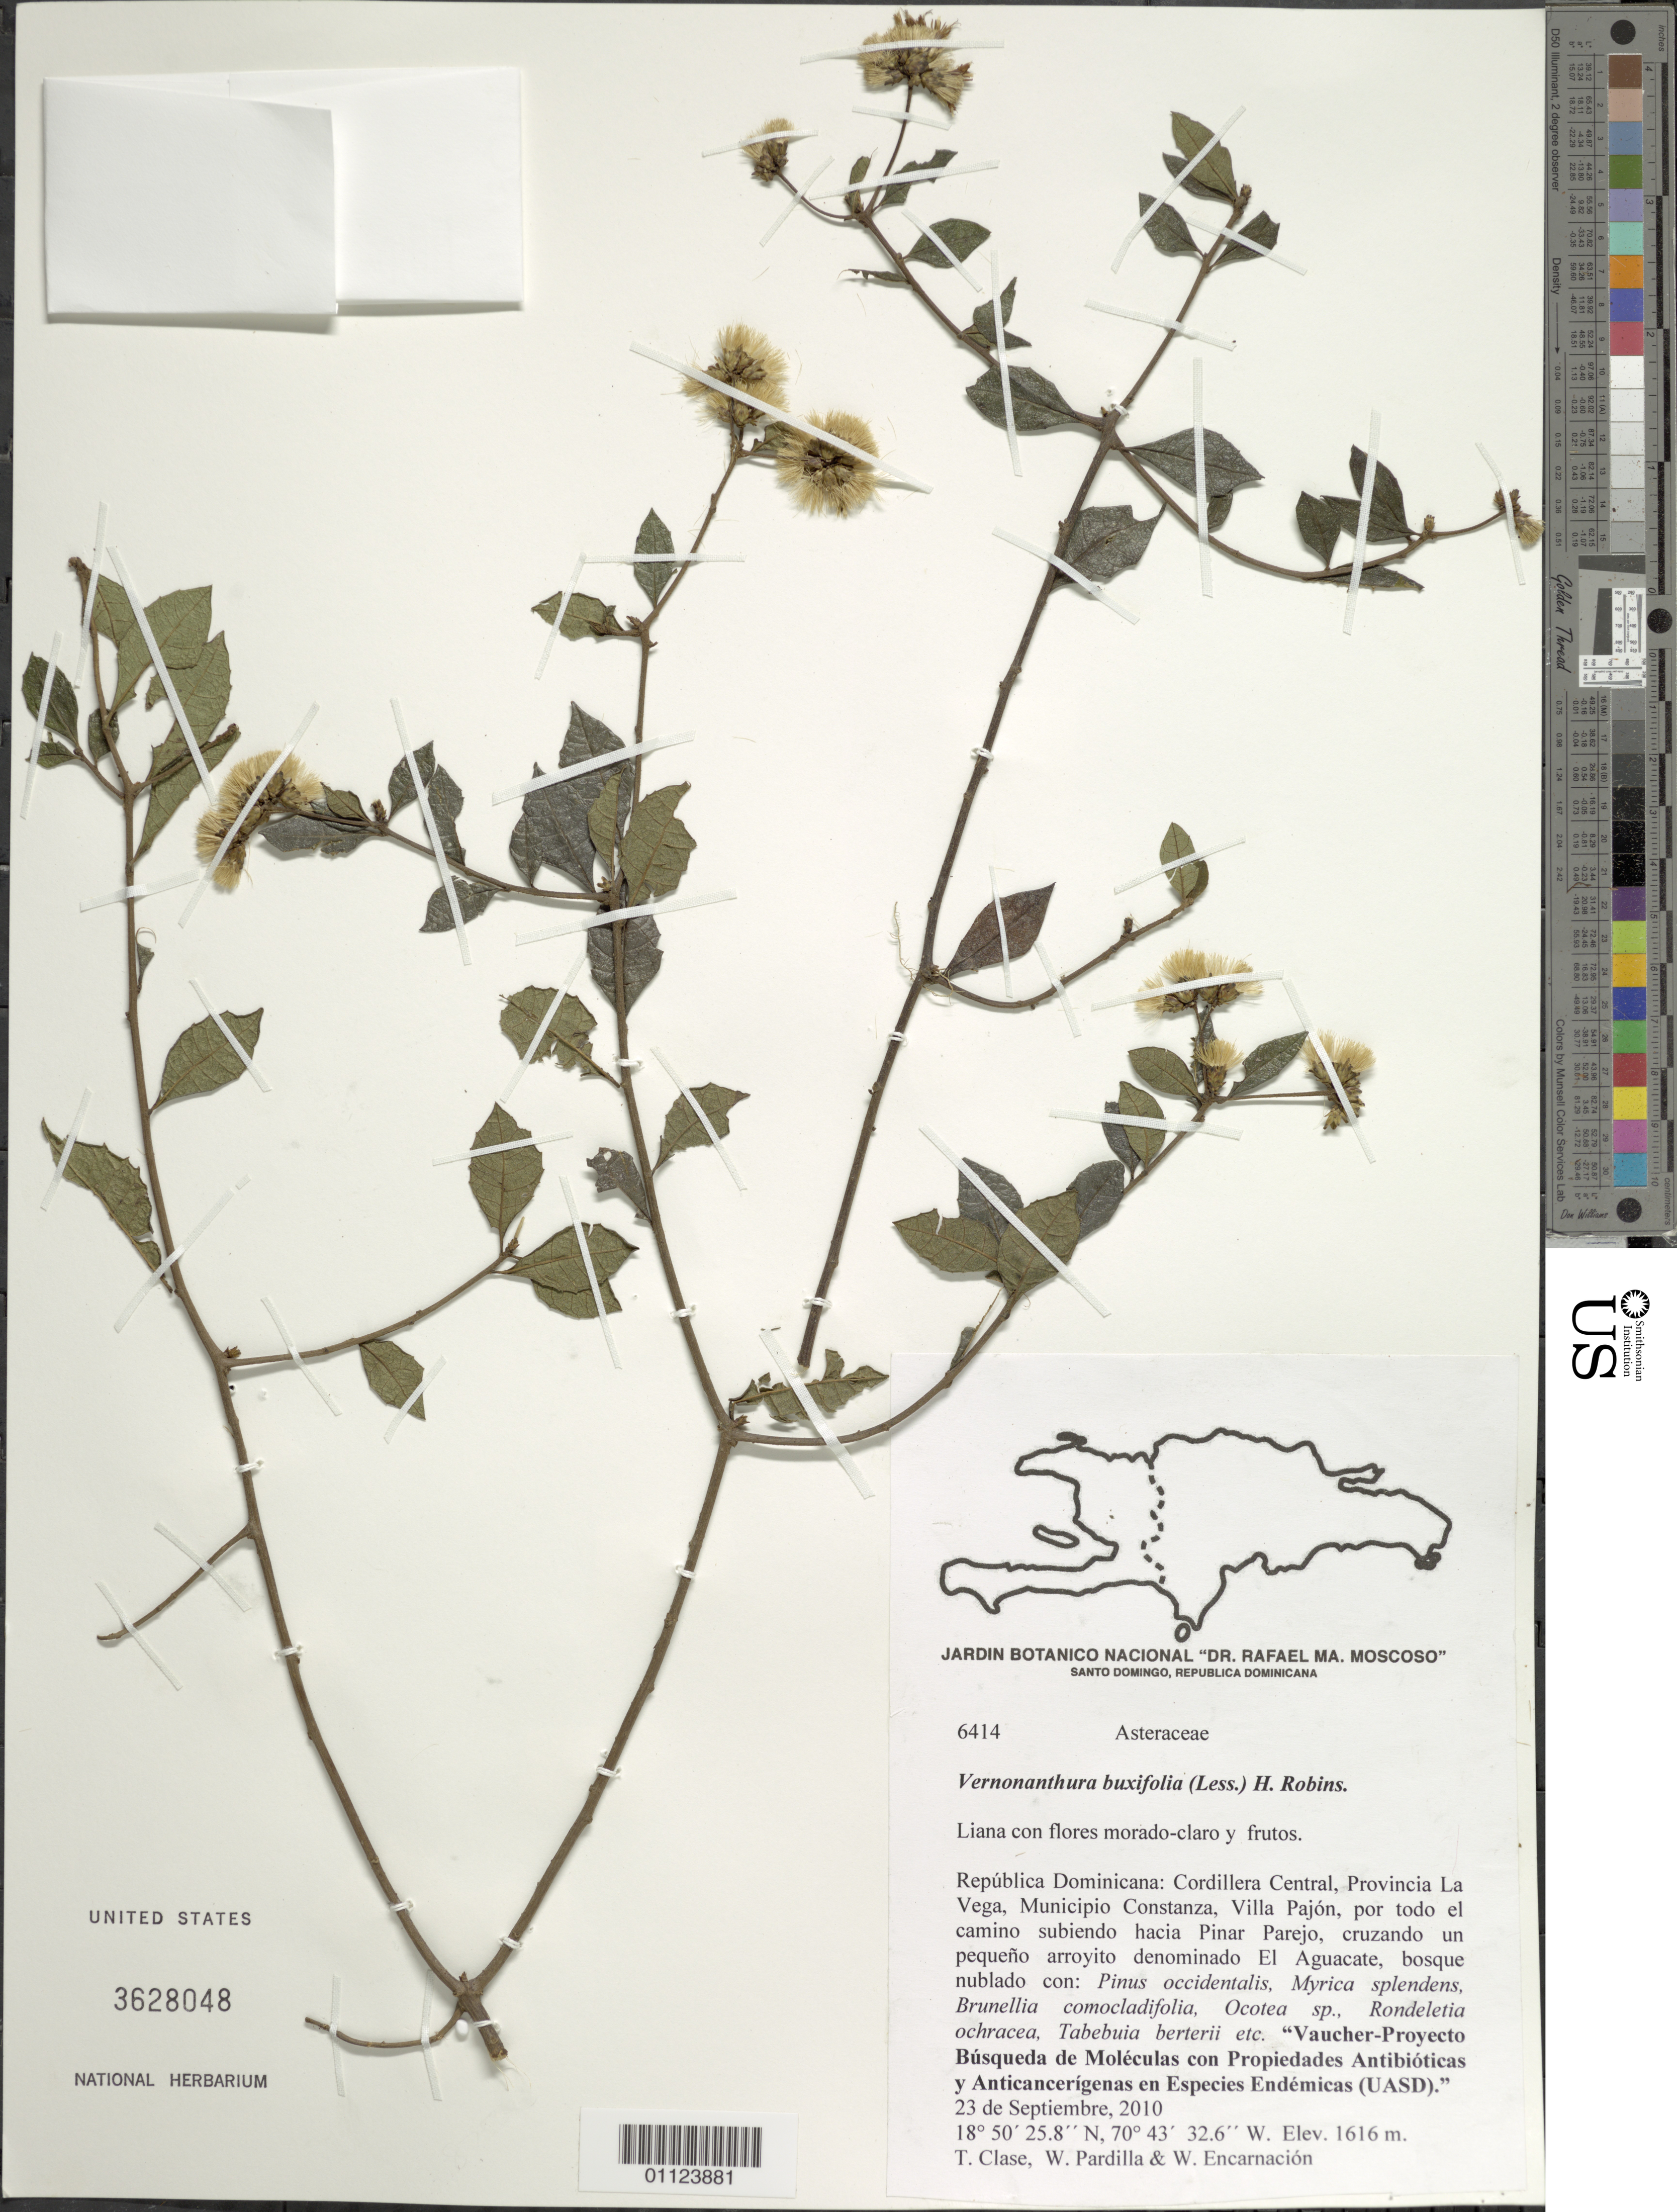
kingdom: Plantae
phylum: Tracheophyta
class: Magnoliopsida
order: Asterales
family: Asteraceae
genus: Vernonanthura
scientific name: Vernonanthura buxifolia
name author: (Less.) H. Rob.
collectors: T. Clase, W. Pardilla & W. Encarnación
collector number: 6414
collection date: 2010-09-23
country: Dominican Republic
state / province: La Vega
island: Hispaniola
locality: Cordillera Central, Municipio Constanza, Villa Pajón, por todo el camino subiendo hacia Pinar Parejo, cruzando un pequeño arroyito denominado El Aguacate.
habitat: Bosque nublado con: Pinus occidentalis, Myrcia splendens, Brnellia comocladifolia, Ocotea sp., Rondeletia ochracea, Tabebuia berterii, etc.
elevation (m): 1616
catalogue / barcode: US 3628048